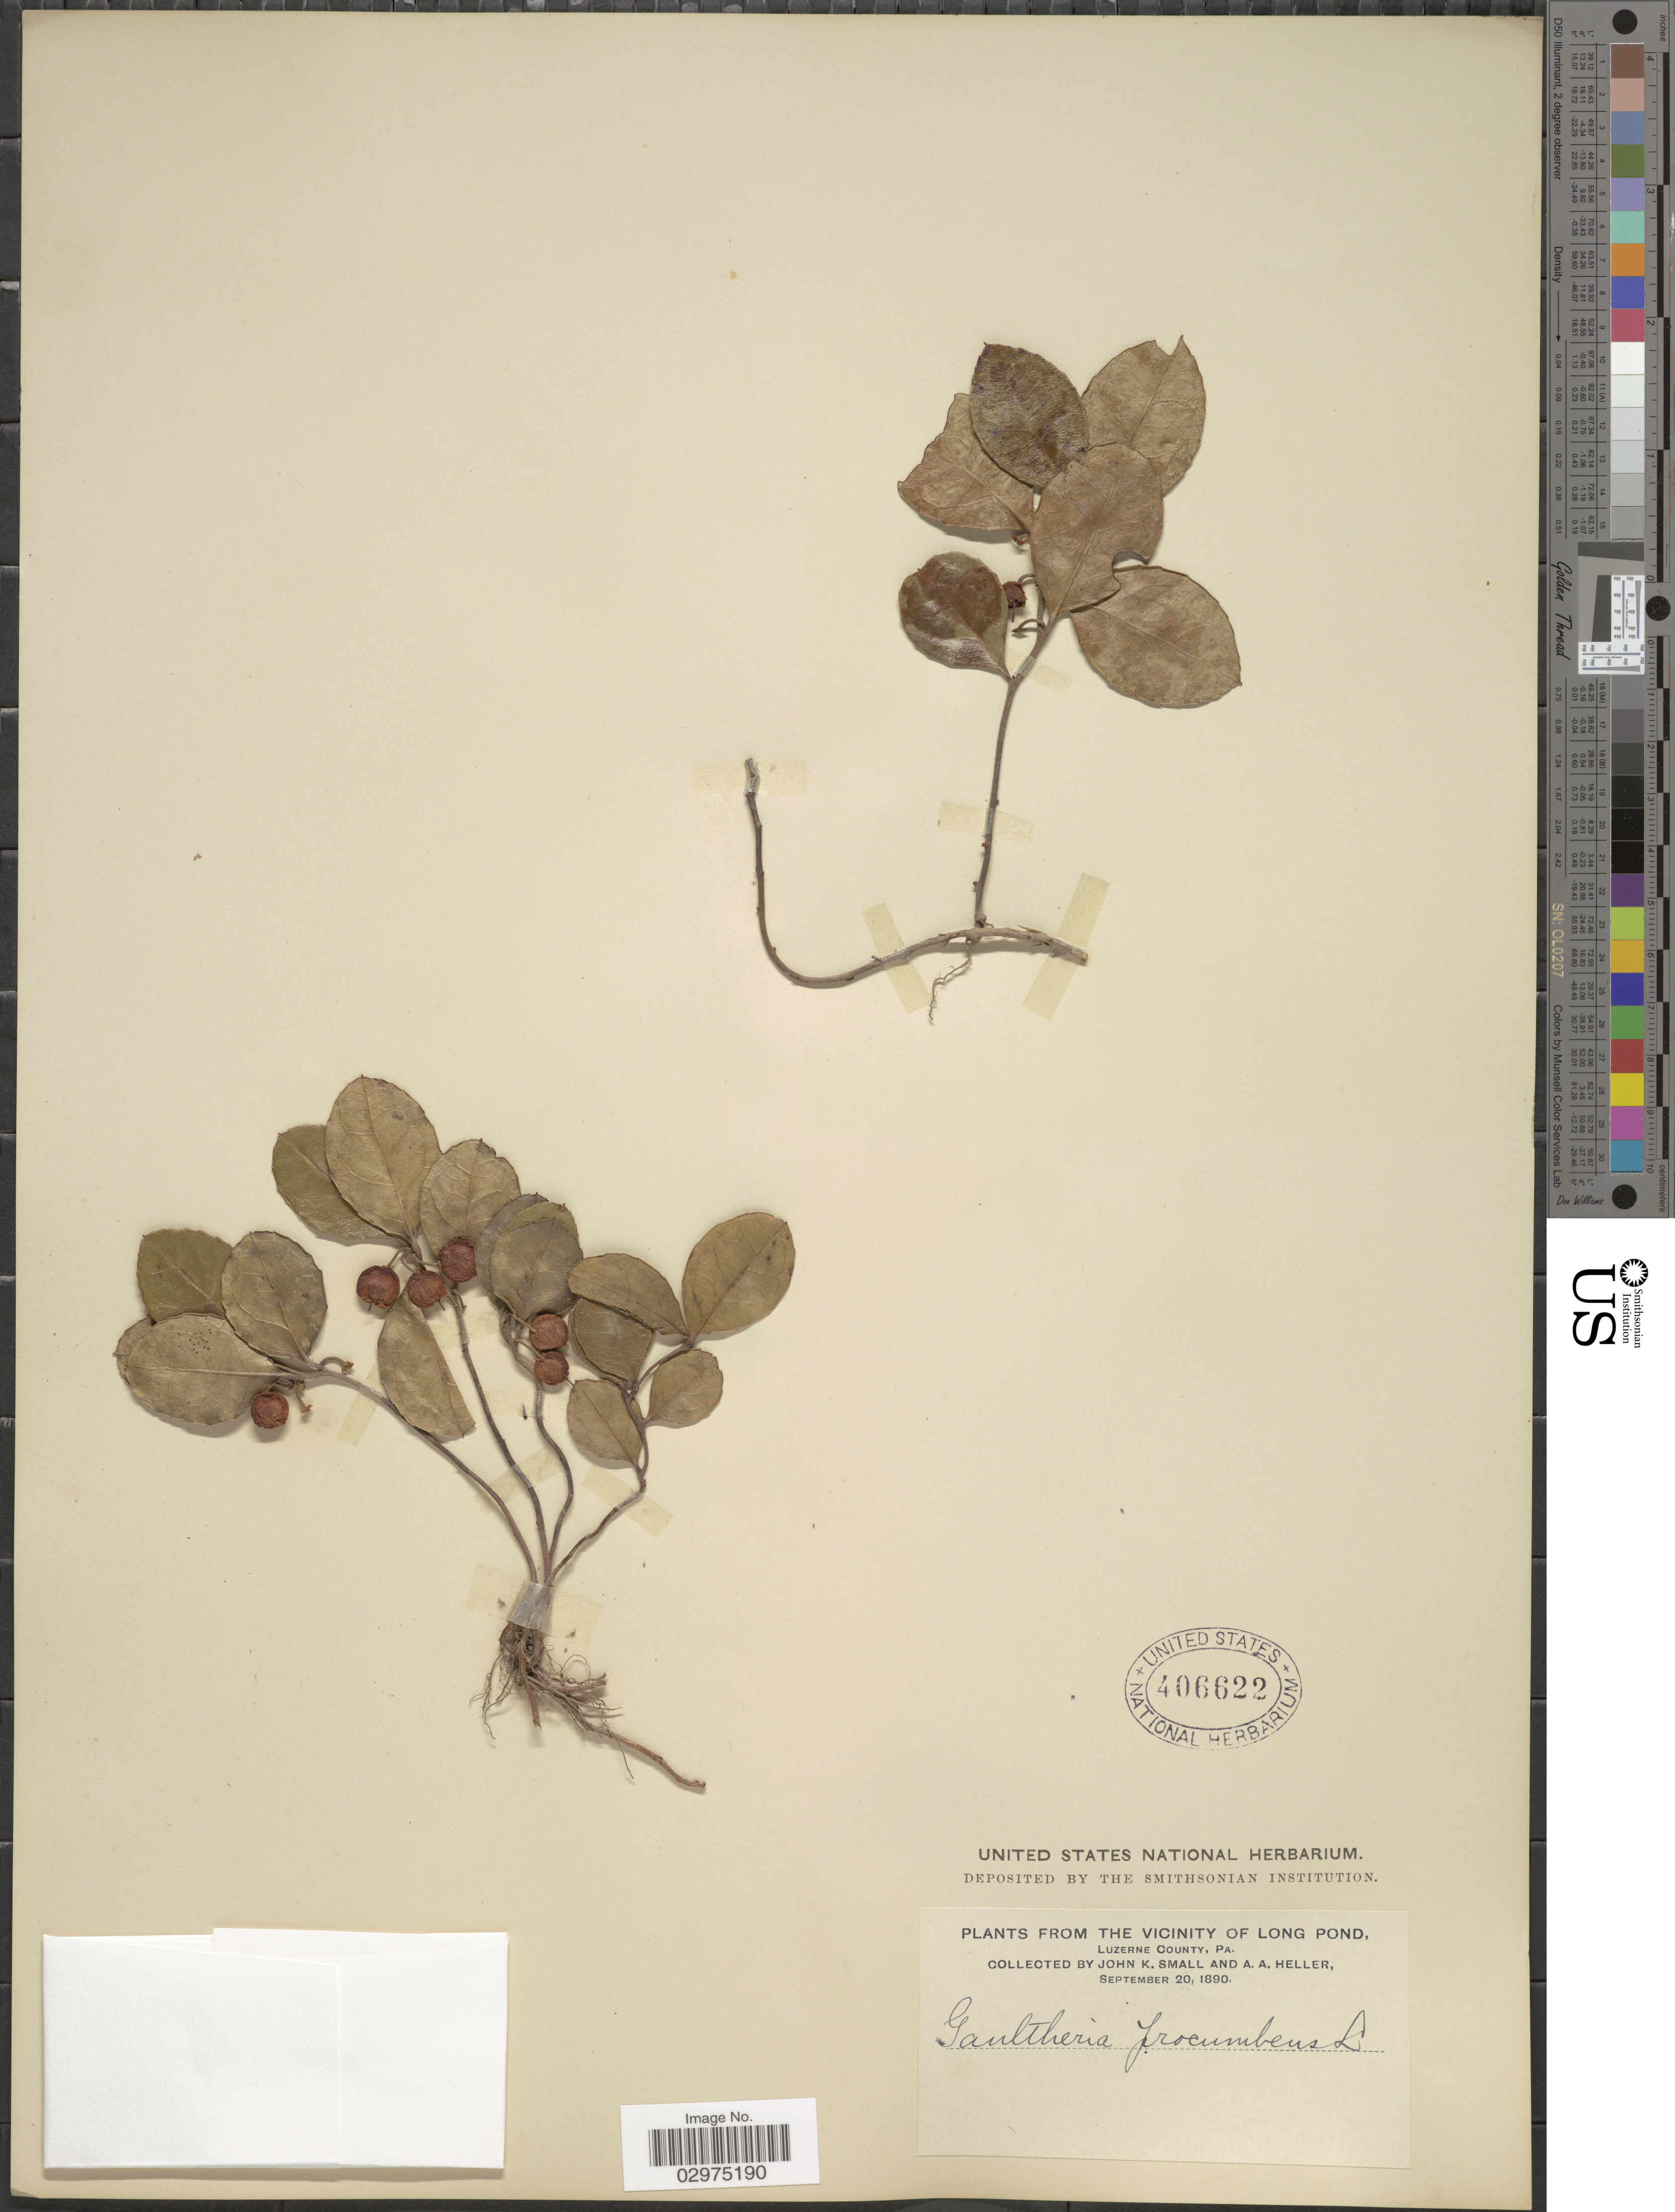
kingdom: Plantae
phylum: Tracheophyta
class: Magnoliopsida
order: Ericales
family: Ericaceae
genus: Gaultheria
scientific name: Gaultheria procumbens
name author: L.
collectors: J. K. Small & A. A. Heller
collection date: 1890-09-20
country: United States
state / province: Pennsylvania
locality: The Vicinity of Long Pond, Luzerne County.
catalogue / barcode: US 406622